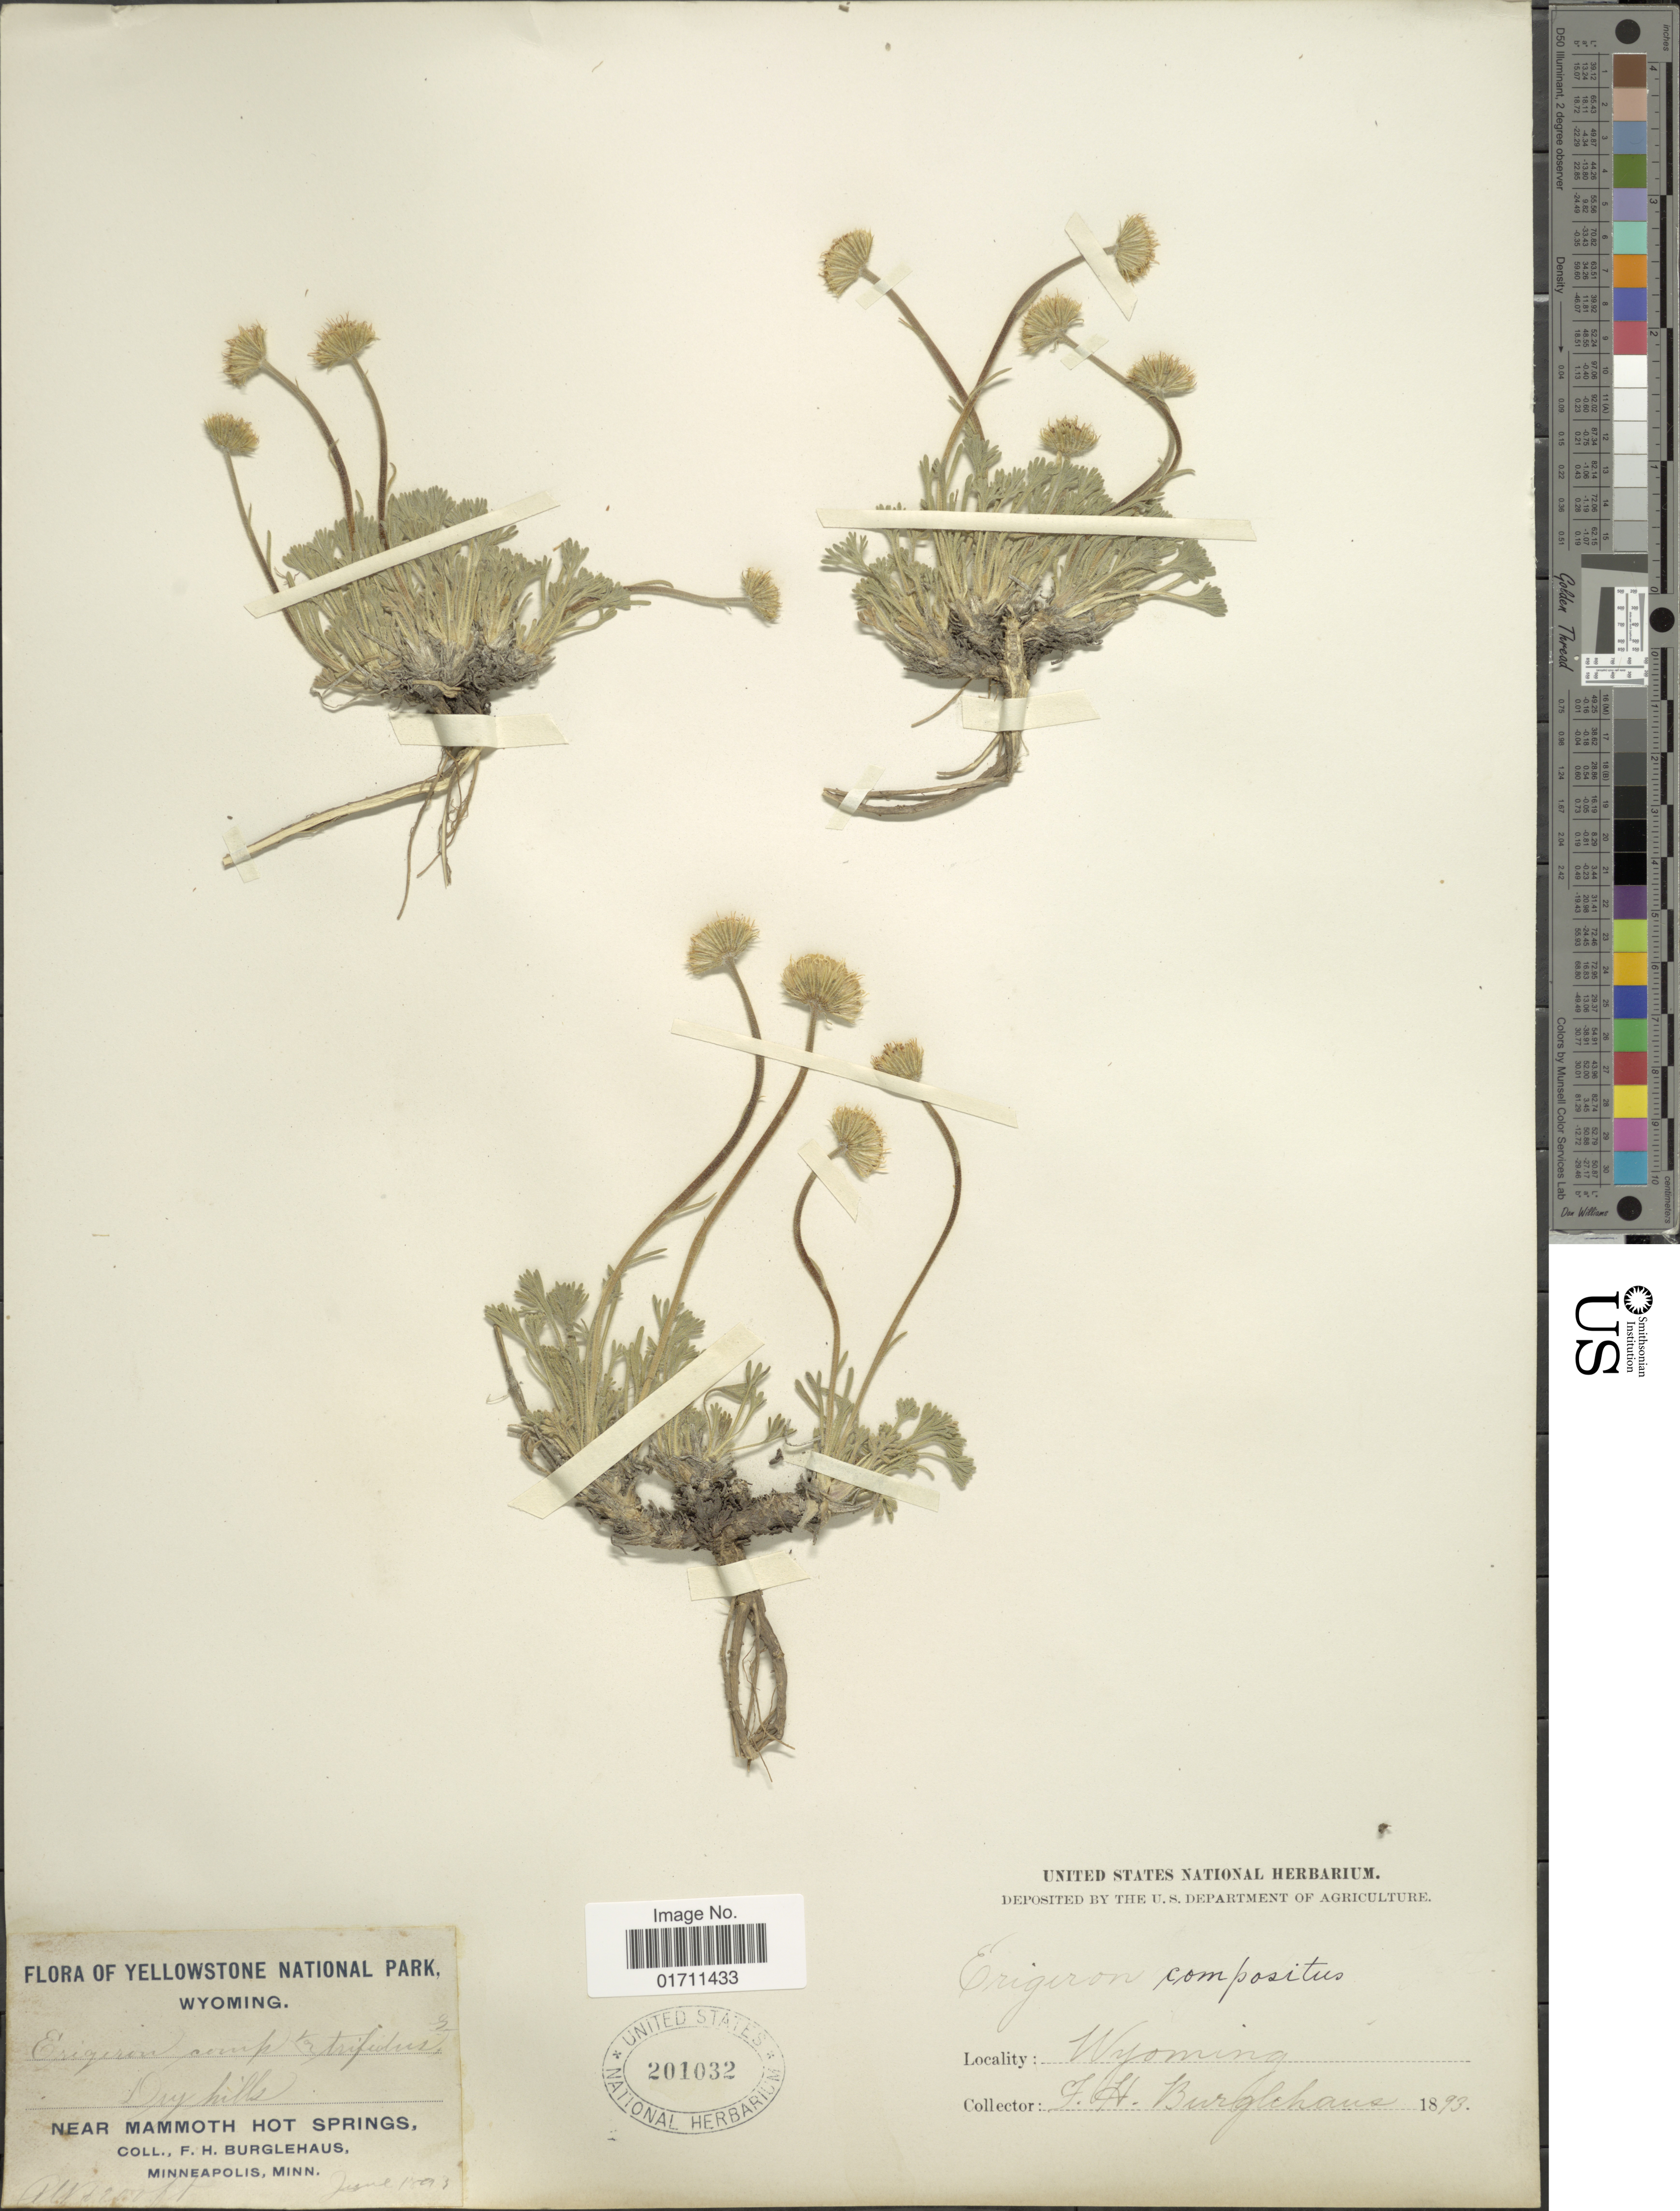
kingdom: Plantae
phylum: Tracheophyta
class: Magnoliopsida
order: Asterales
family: Asteraceae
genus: Erigeron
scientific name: Erigeron compositus subsp. discoideus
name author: (A. Gray) Piper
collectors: F. Burglehaus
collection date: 1893-06-01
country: United States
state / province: Wyoming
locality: Yellowstone National Park, Dry hills, Near Mammoth Hot Springs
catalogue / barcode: US 201032